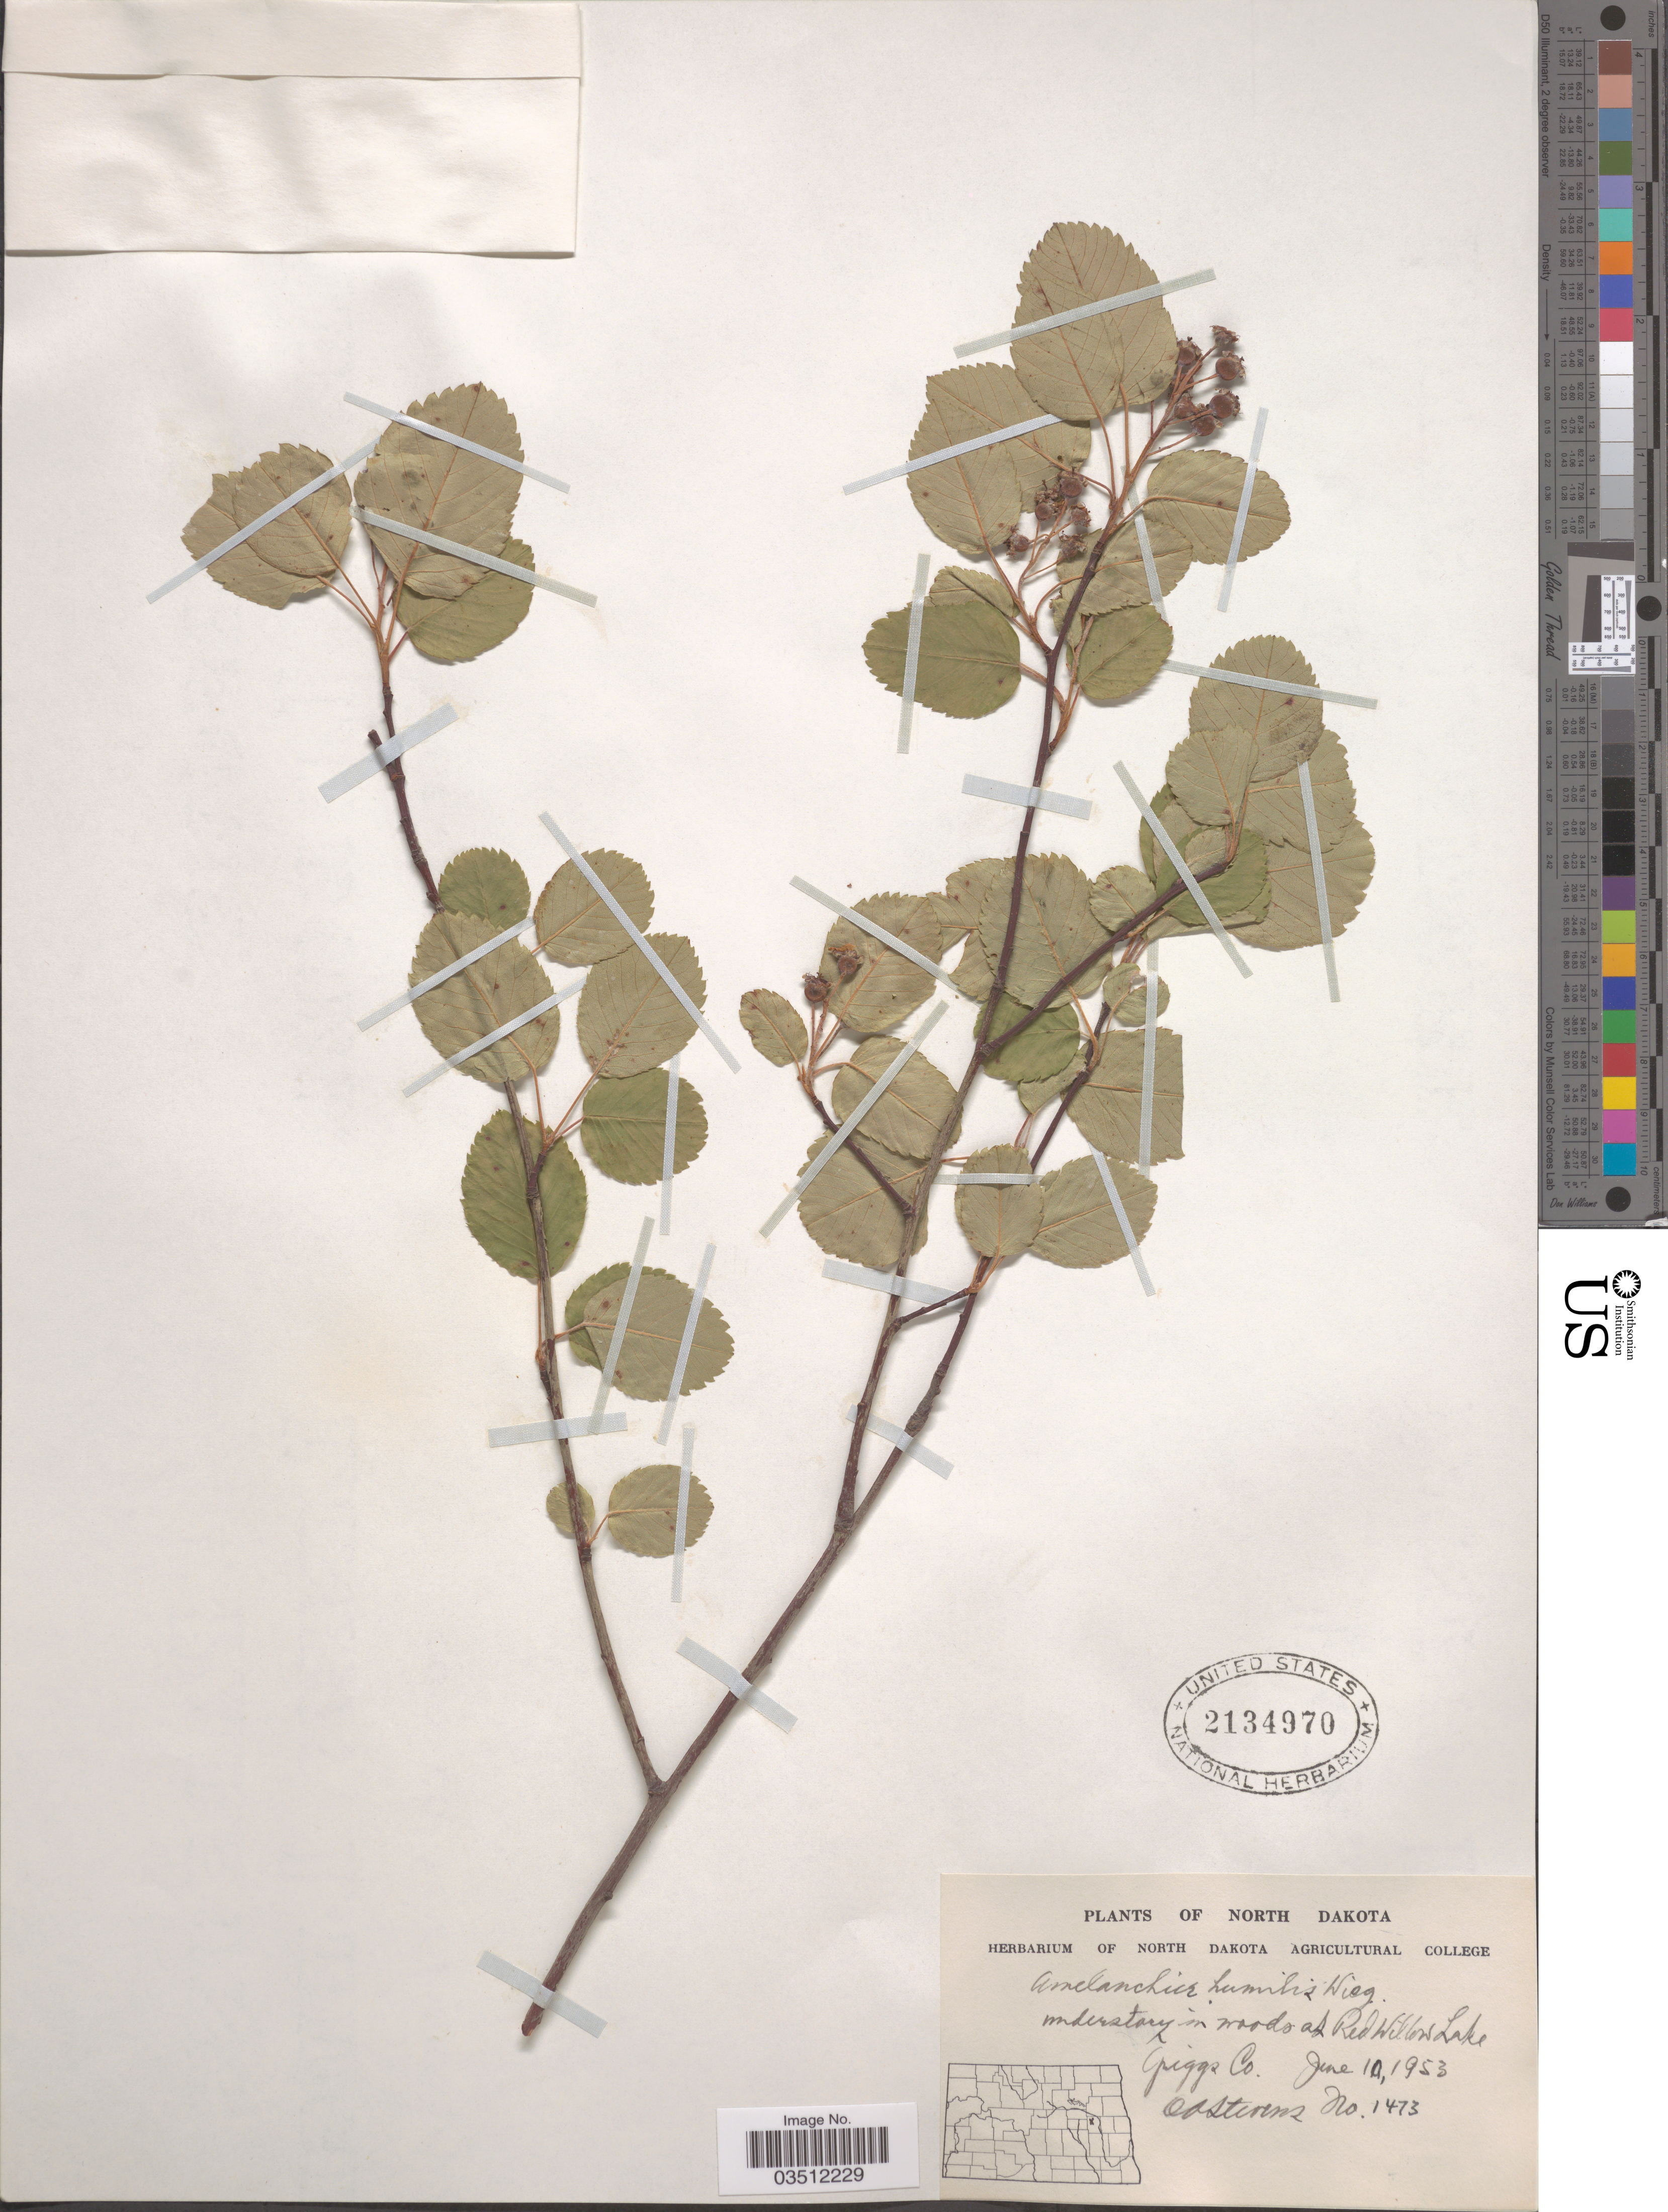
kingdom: Plantae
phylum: Tracheophyta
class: Magnoliopsida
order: Rosales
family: Rosaceae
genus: Amelanchier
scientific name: Amelanchier humilis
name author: Wiegand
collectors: A. Stevens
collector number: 1473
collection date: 1953-06-10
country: United States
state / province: North Dakota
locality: Red Willow Lake, Griggs Co.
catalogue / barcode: US 2134970